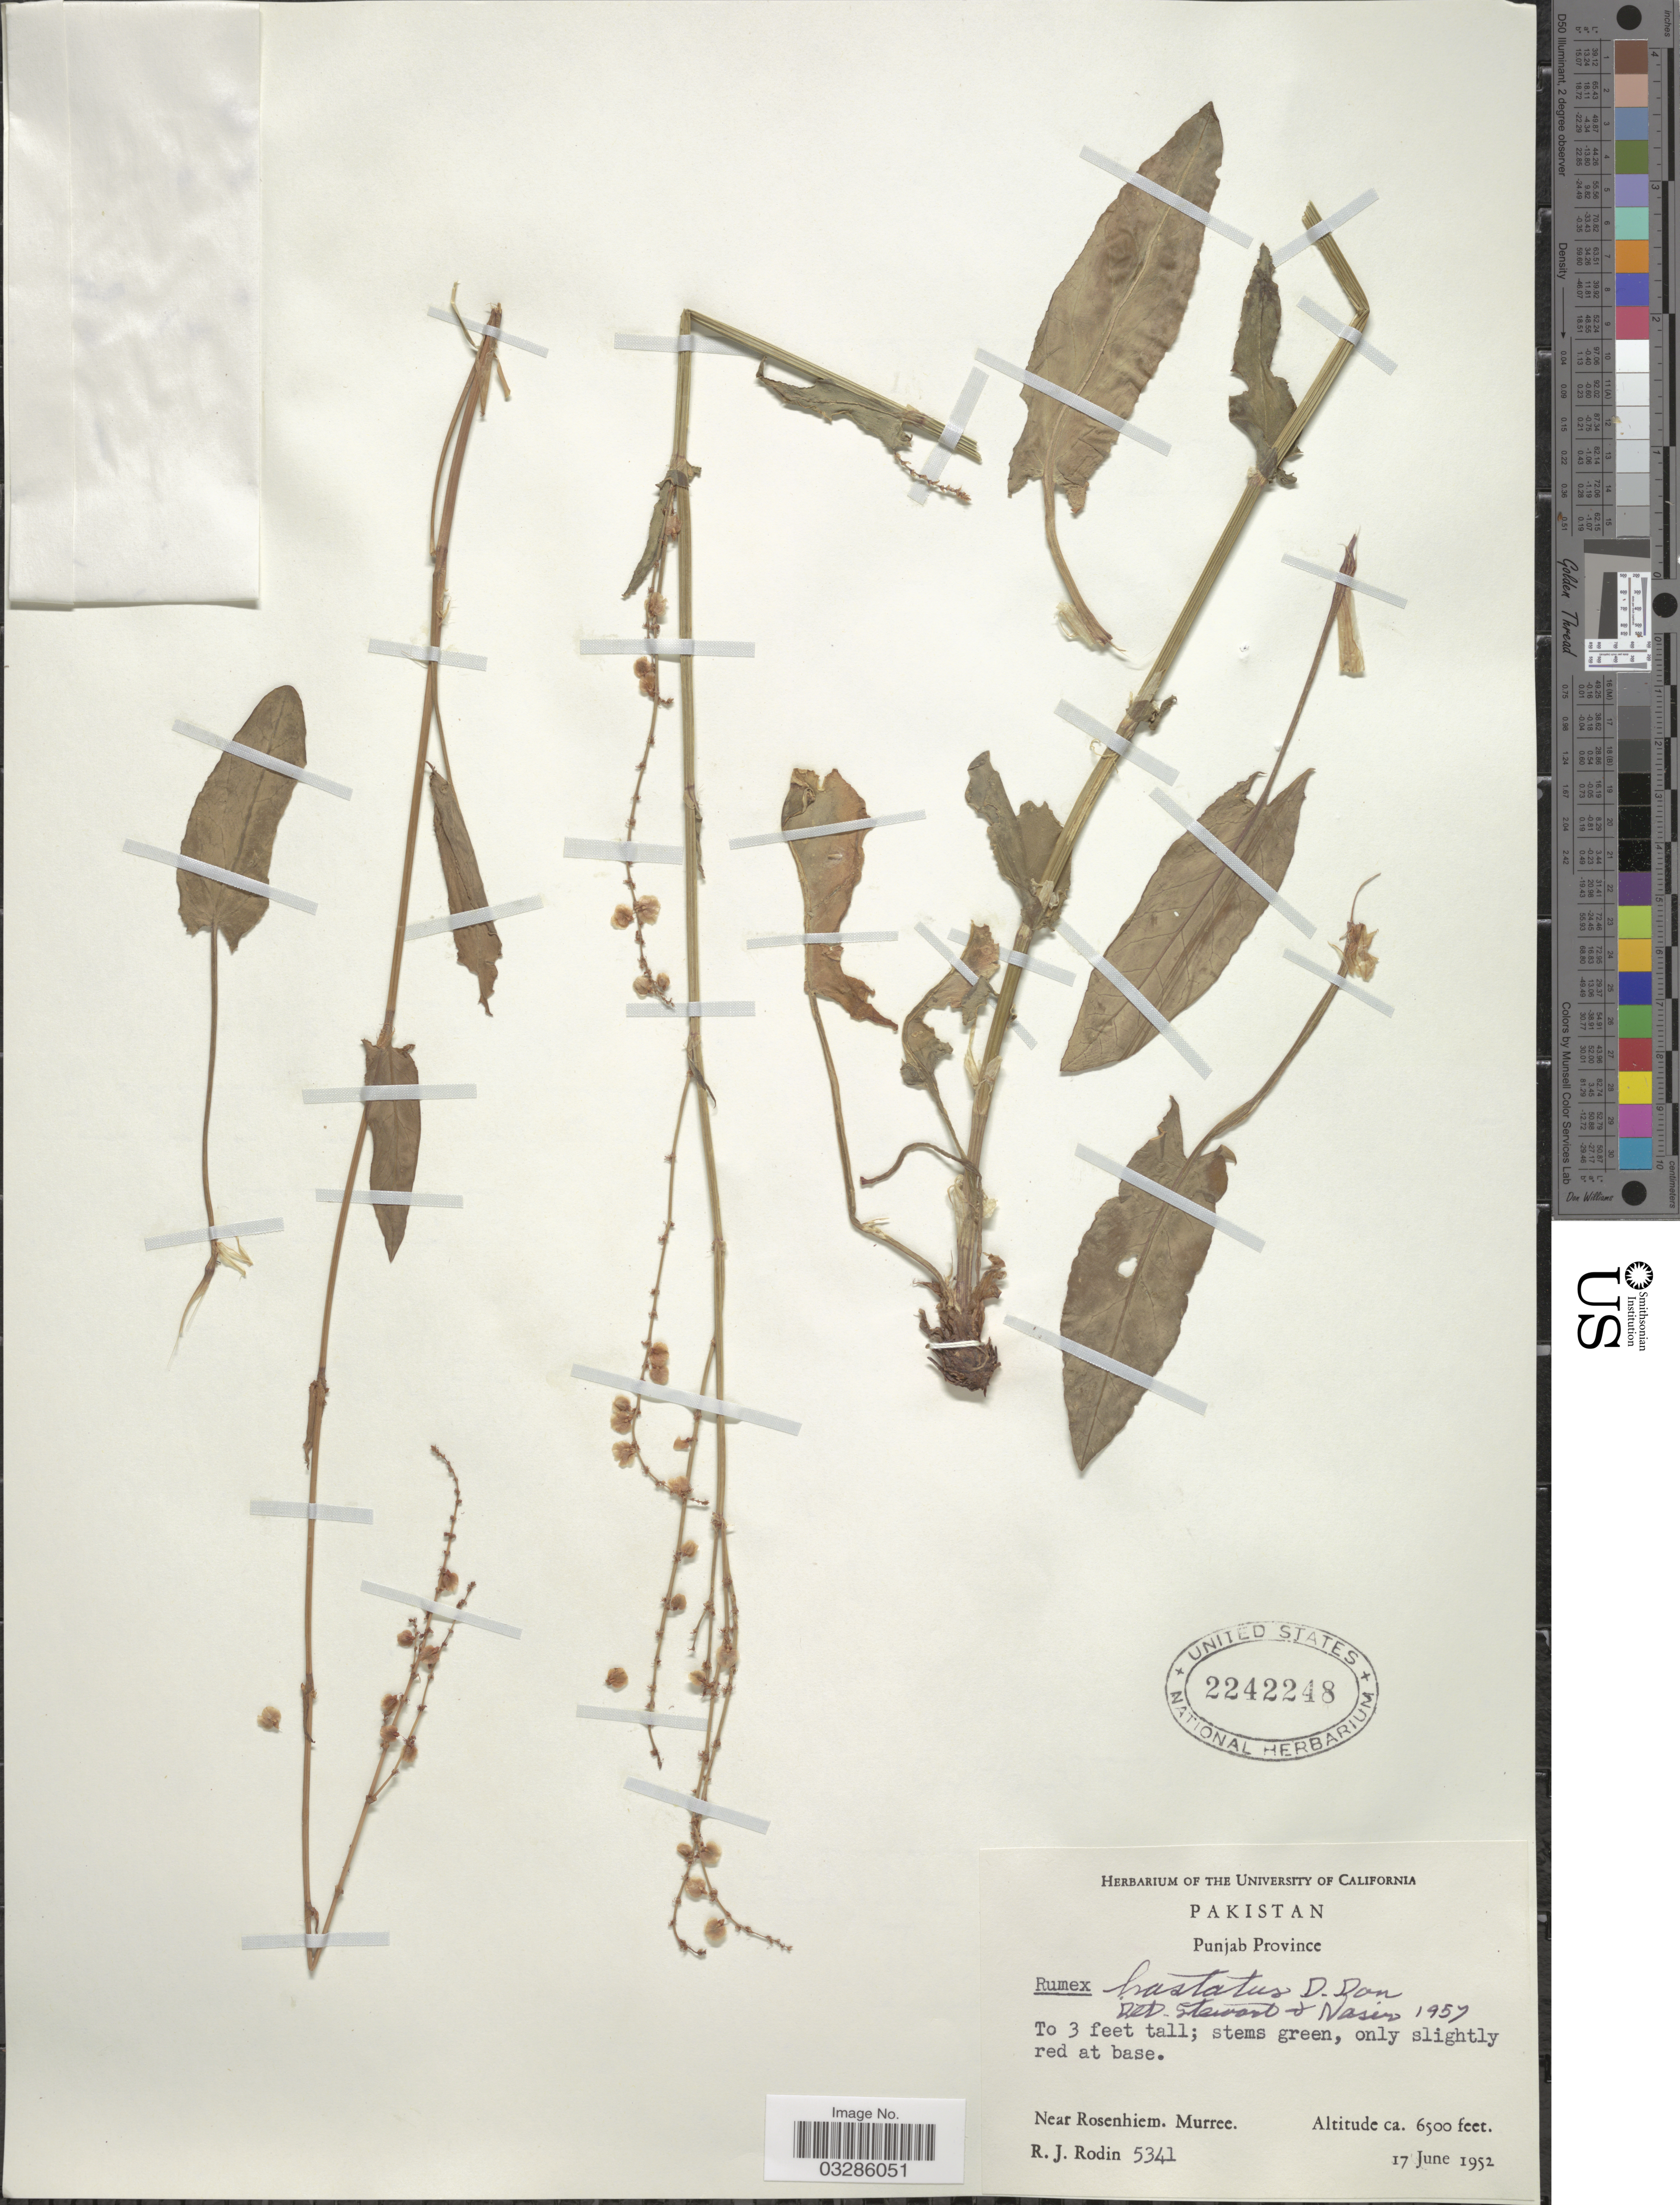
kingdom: Plantae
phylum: Tracheophyta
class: Magnoliopsida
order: Caryophyllales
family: Polygonaceae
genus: Rumex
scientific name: Rumex hastatus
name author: D. Don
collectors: R. J. Rodin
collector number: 5341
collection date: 1952-06-17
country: Pakistan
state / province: Punjab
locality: Near Rosenhiem. Murree.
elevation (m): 1981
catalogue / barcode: US 2242248